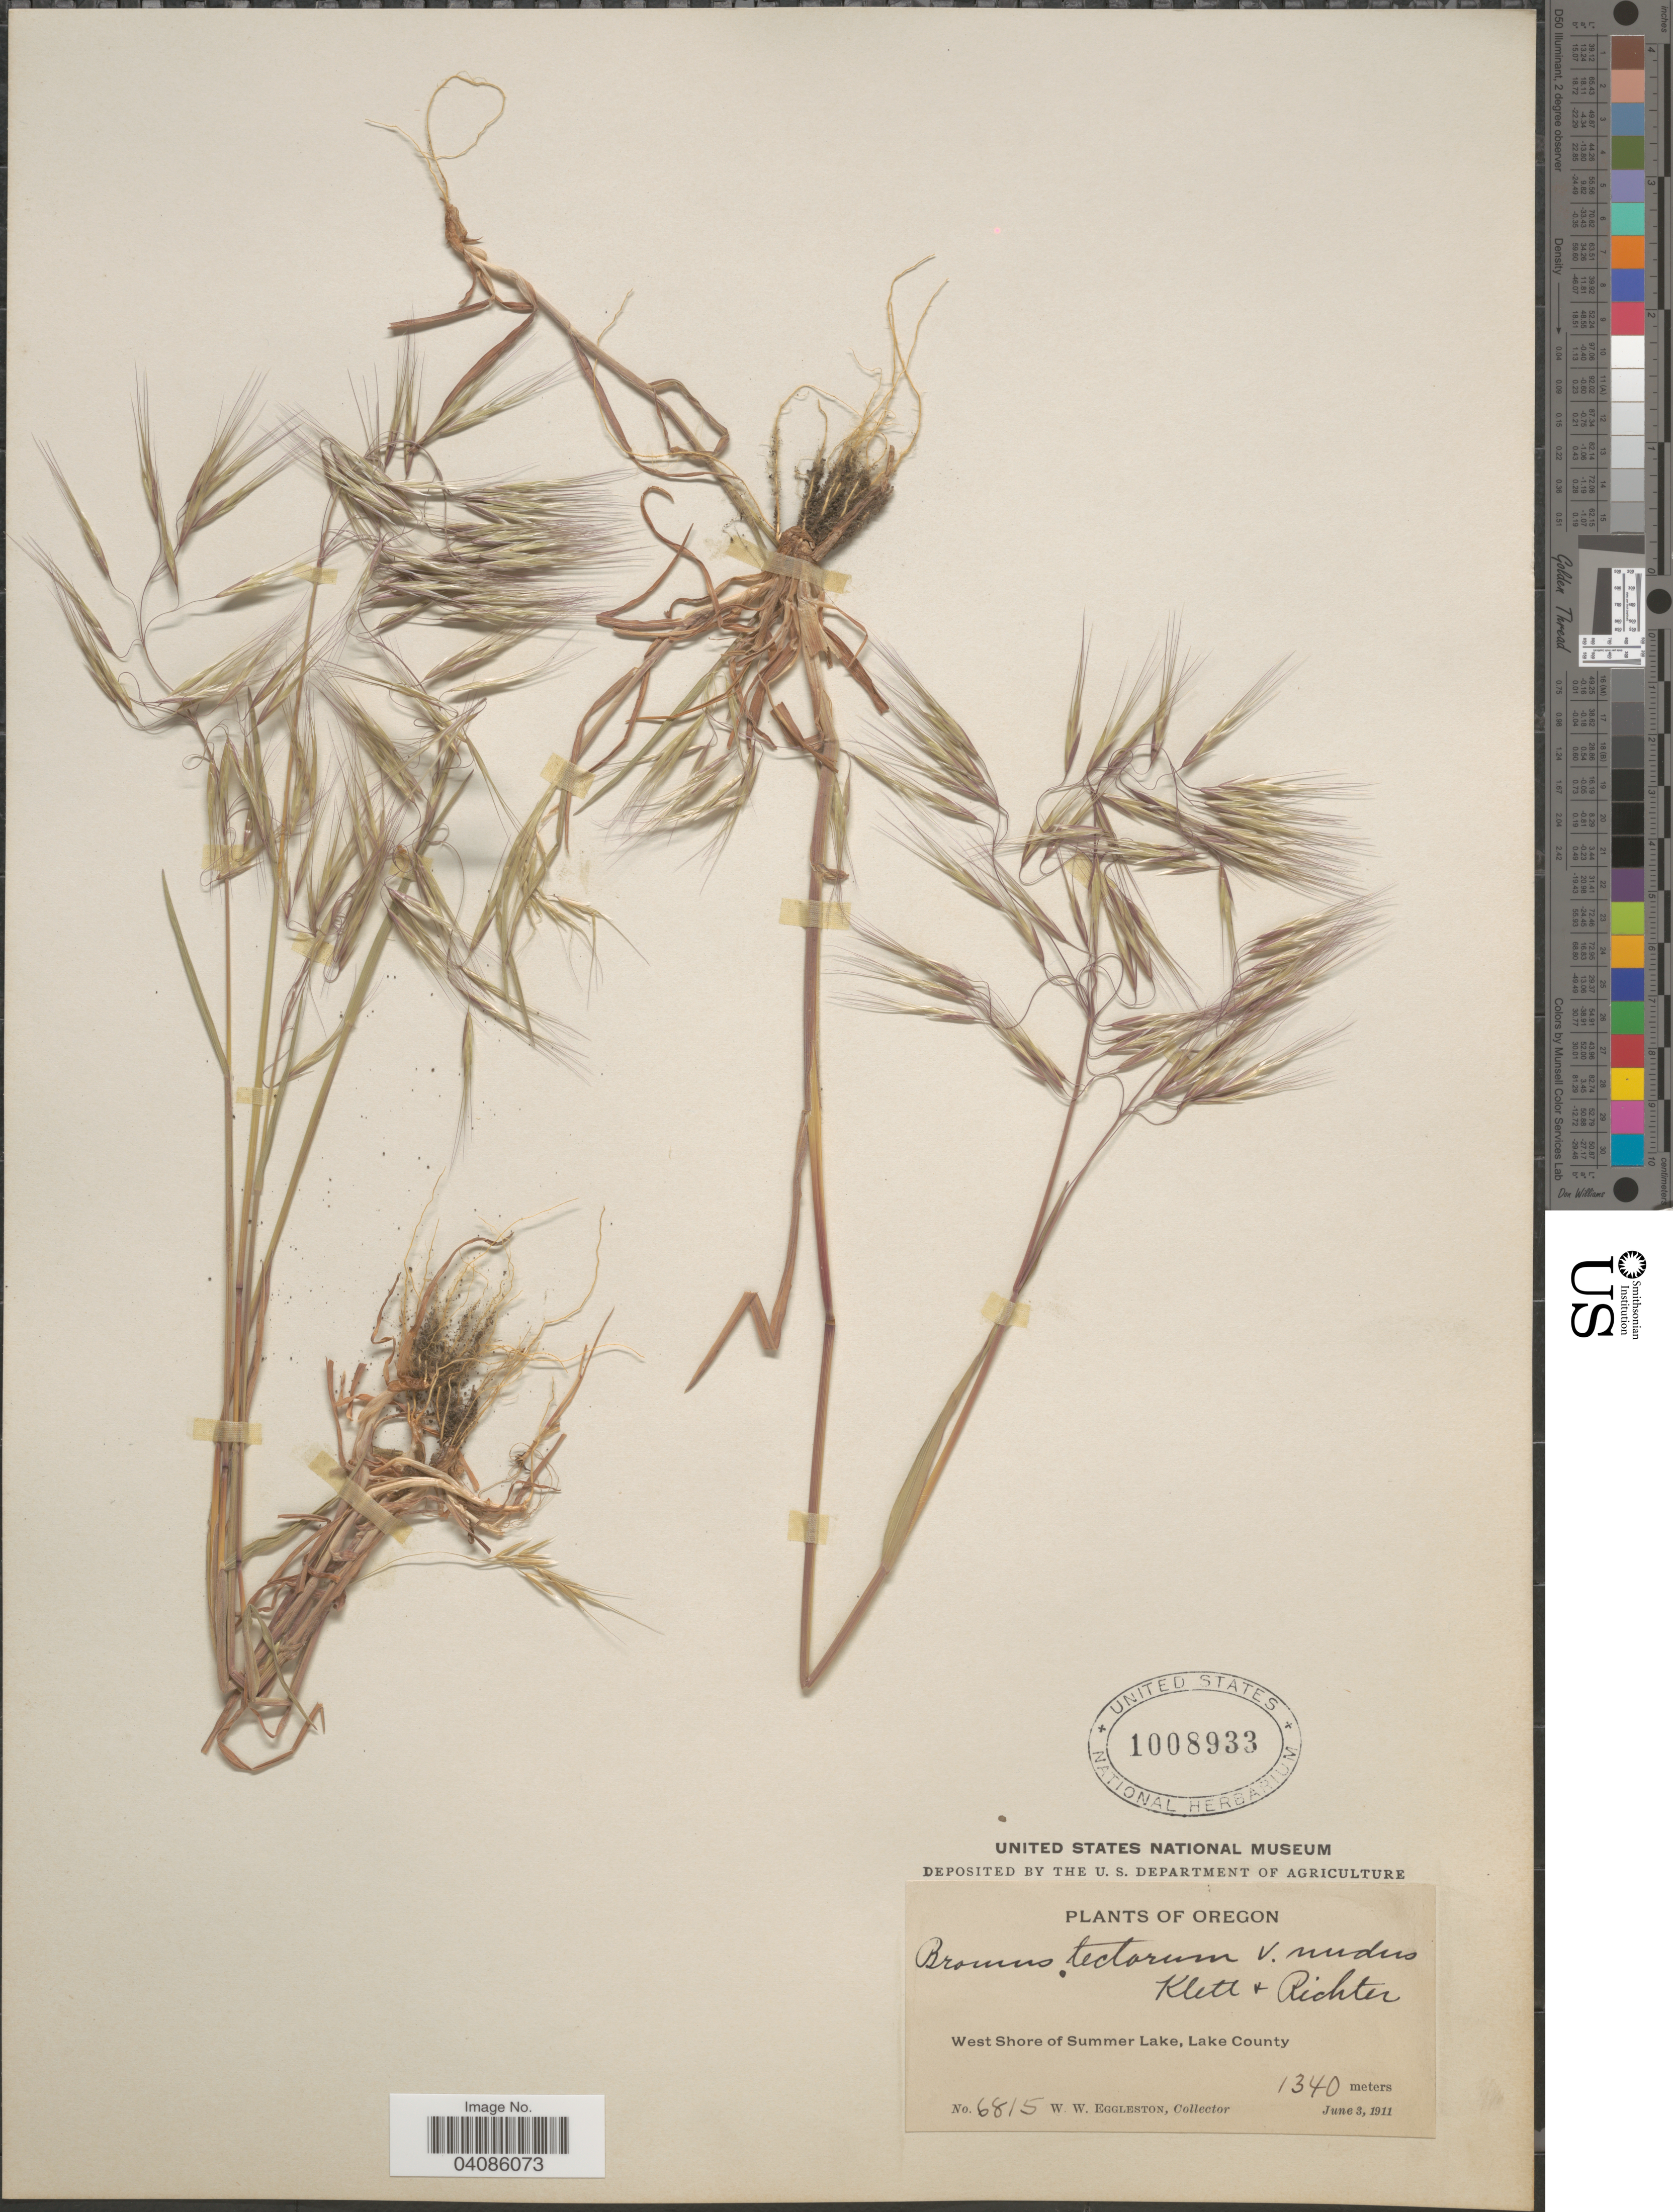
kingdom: Plantae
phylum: Tracheophyta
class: Liliopsida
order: Poales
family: Poaceae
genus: Bromus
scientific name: Bromus tectorum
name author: L.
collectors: W. W. Eggleston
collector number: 6815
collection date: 1911-06-03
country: United States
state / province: Oregon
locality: West Shore of Summer Lake, Lake County.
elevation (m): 1340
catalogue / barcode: US 1008933